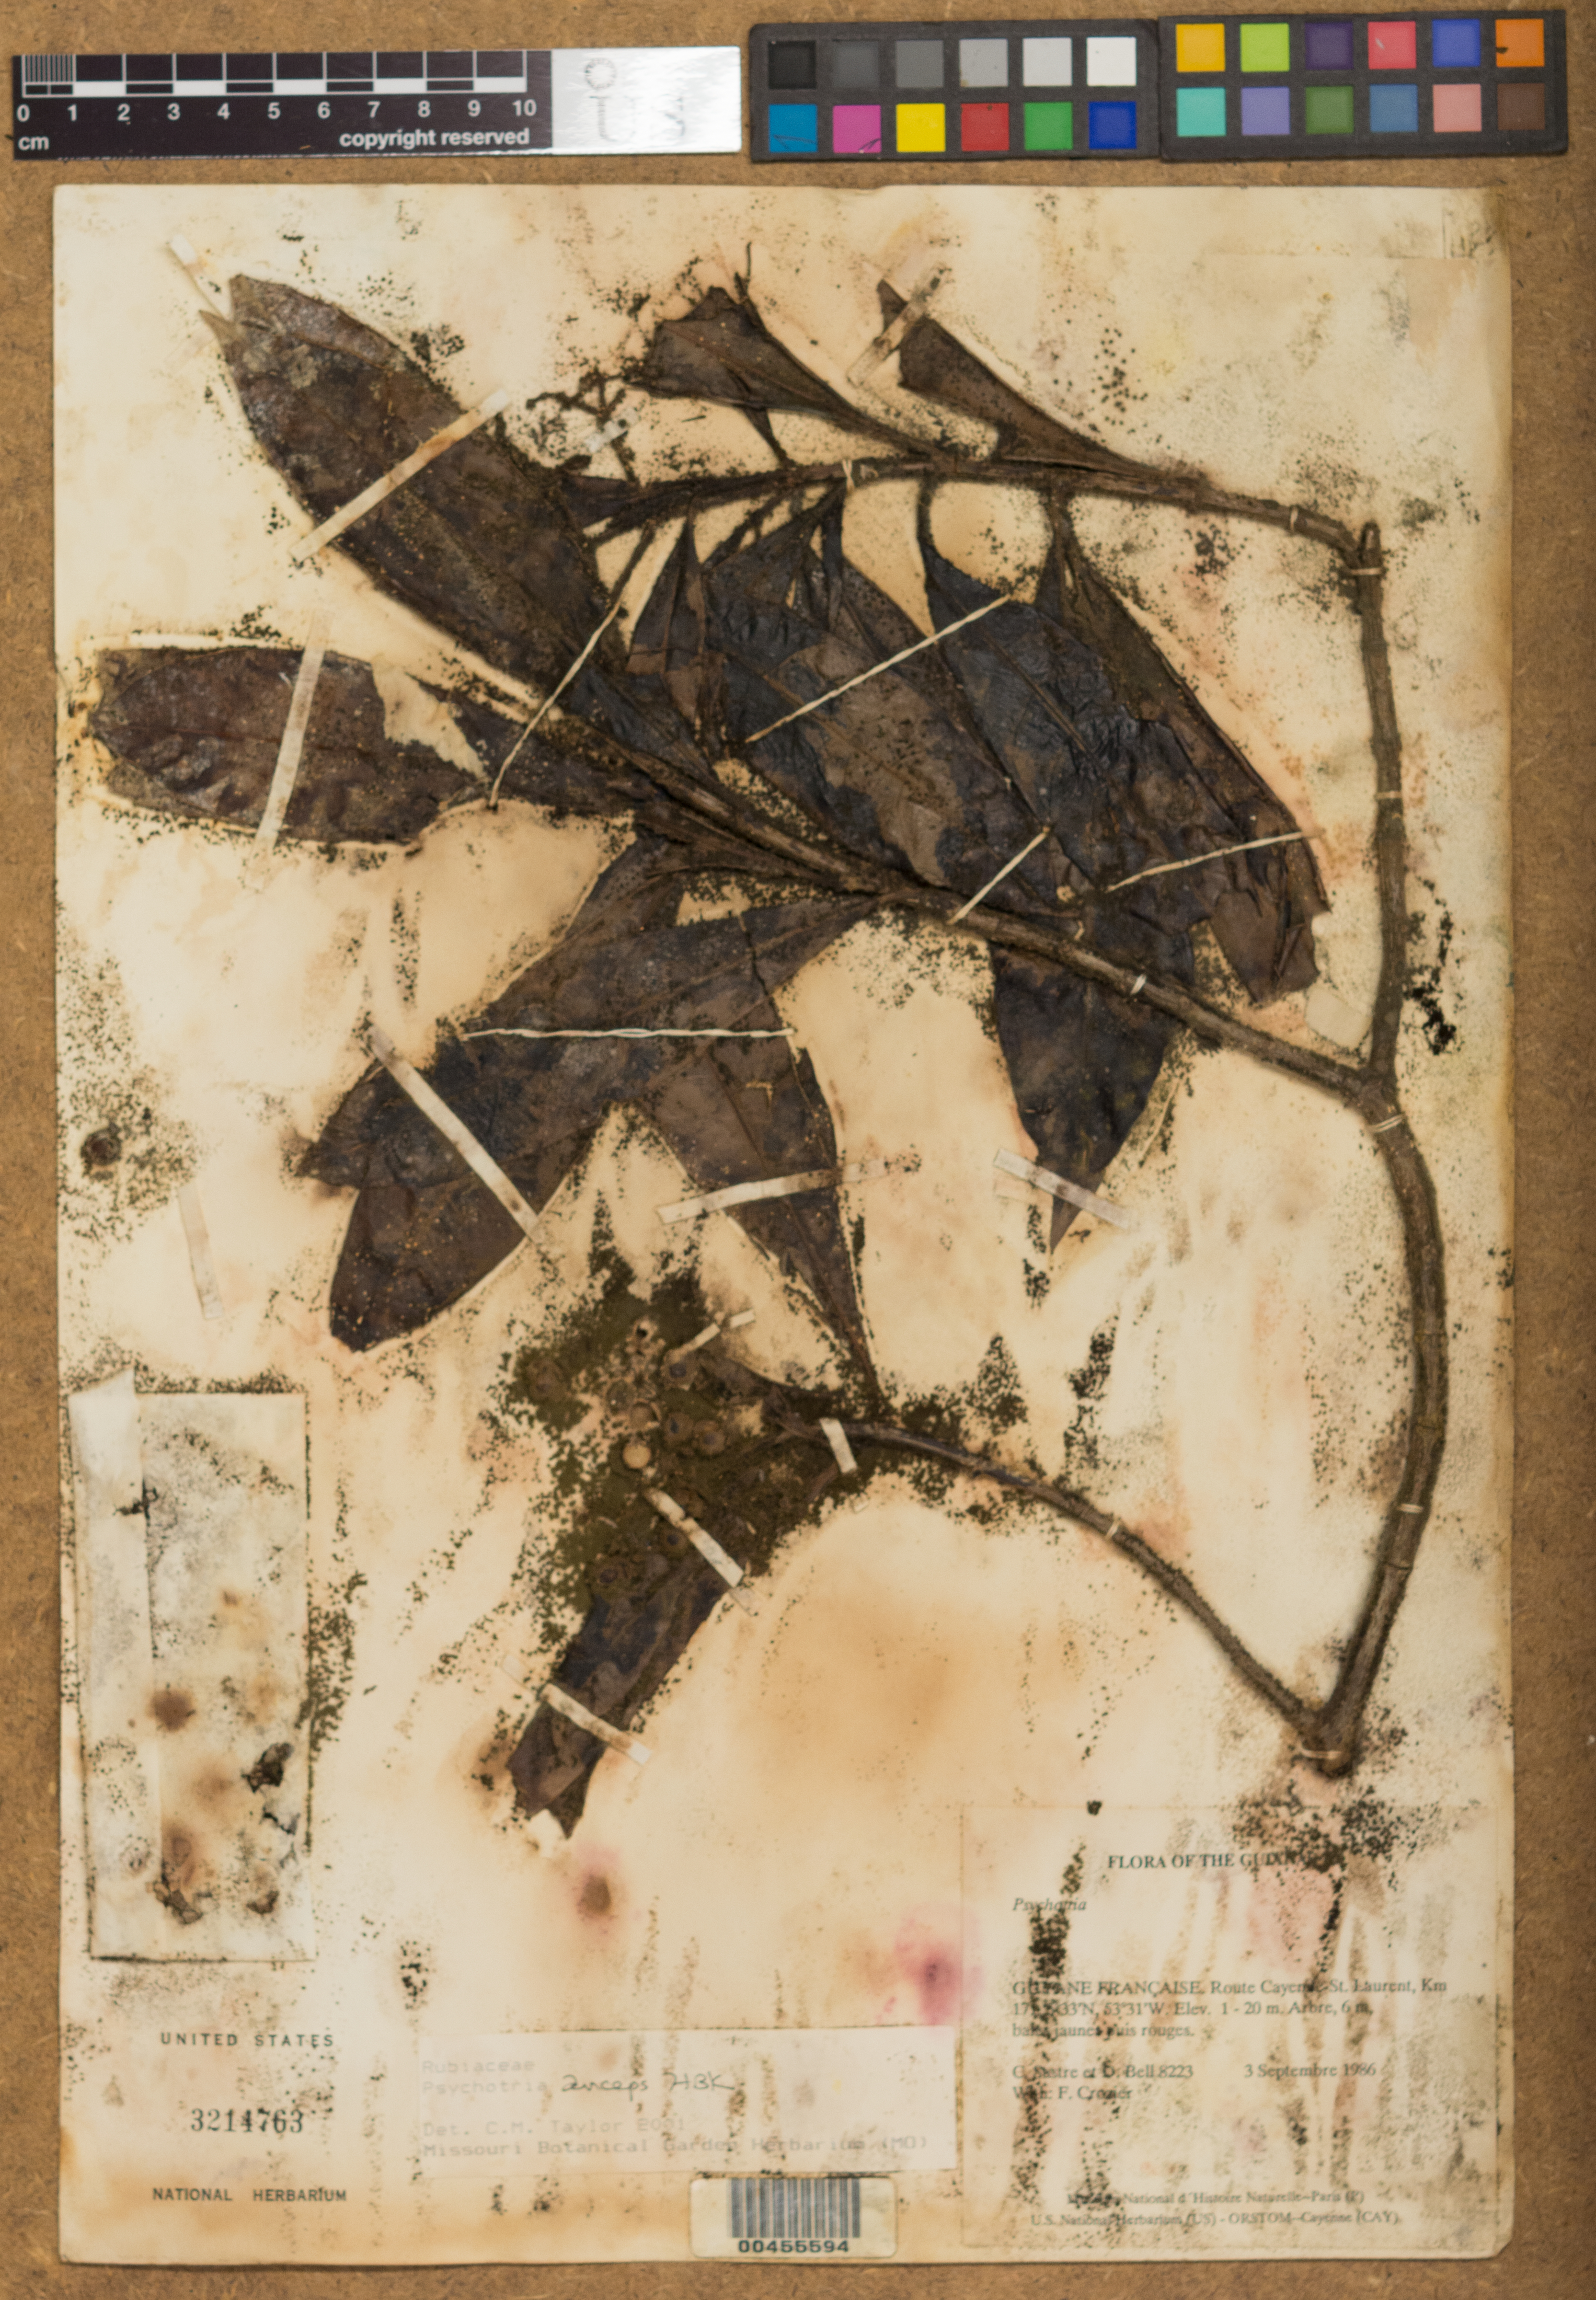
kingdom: Plantae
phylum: Tracheophyta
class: Magnoliopsida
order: Gentianales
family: Rubiaceae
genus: Psychotria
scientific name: Psychotria anceps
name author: Kunth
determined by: Taylor, Charlotte M.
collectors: C. H. L. Sastre, D. A. Bell & F. Crozier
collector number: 8223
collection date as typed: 3 September 1986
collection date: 1986-09-03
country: French Guiana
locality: Route Cayenne-St. Laurent, Km 171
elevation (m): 1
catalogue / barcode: US 3214763